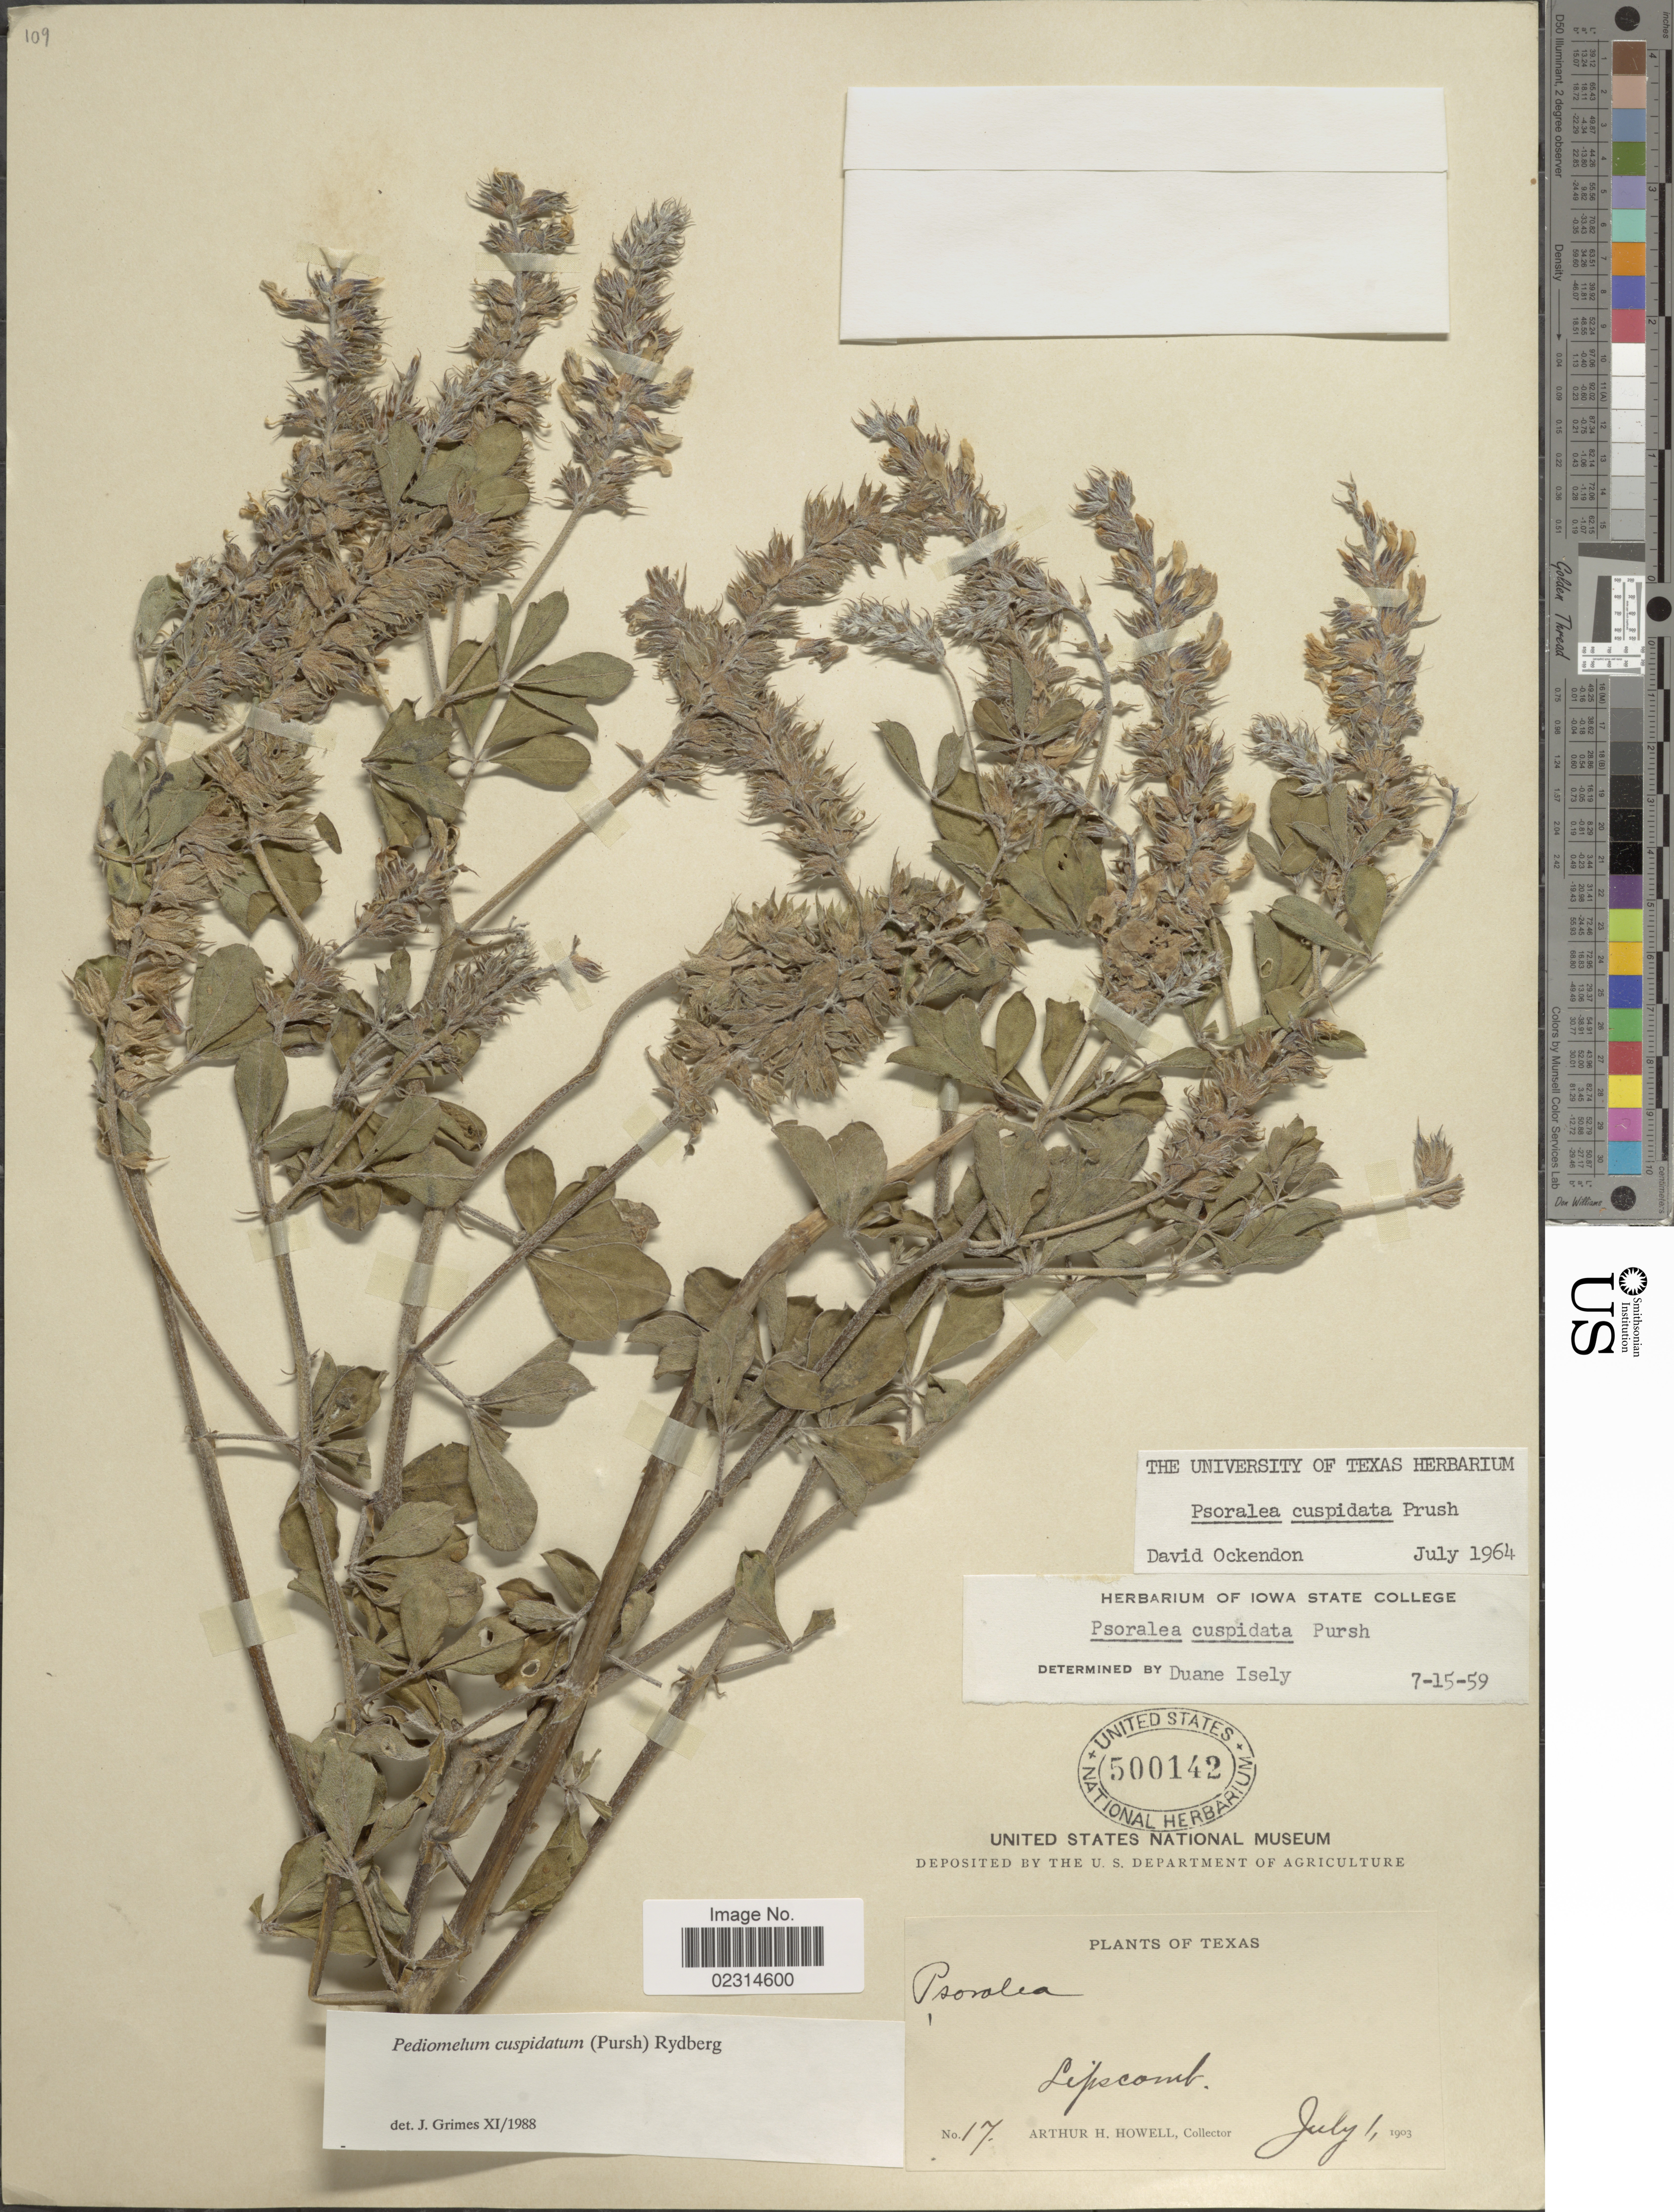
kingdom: Plantae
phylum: Tracheophyta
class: Magnoliopsida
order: Fabales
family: Fabaceae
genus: Pediomelum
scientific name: Pediomelum cuspidatum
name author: (Pursh) Rydb.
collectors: A. H. Howell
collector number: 17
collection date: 1903-07-01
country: United States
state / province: Texas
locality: Lipscomb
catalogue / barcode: US 500142